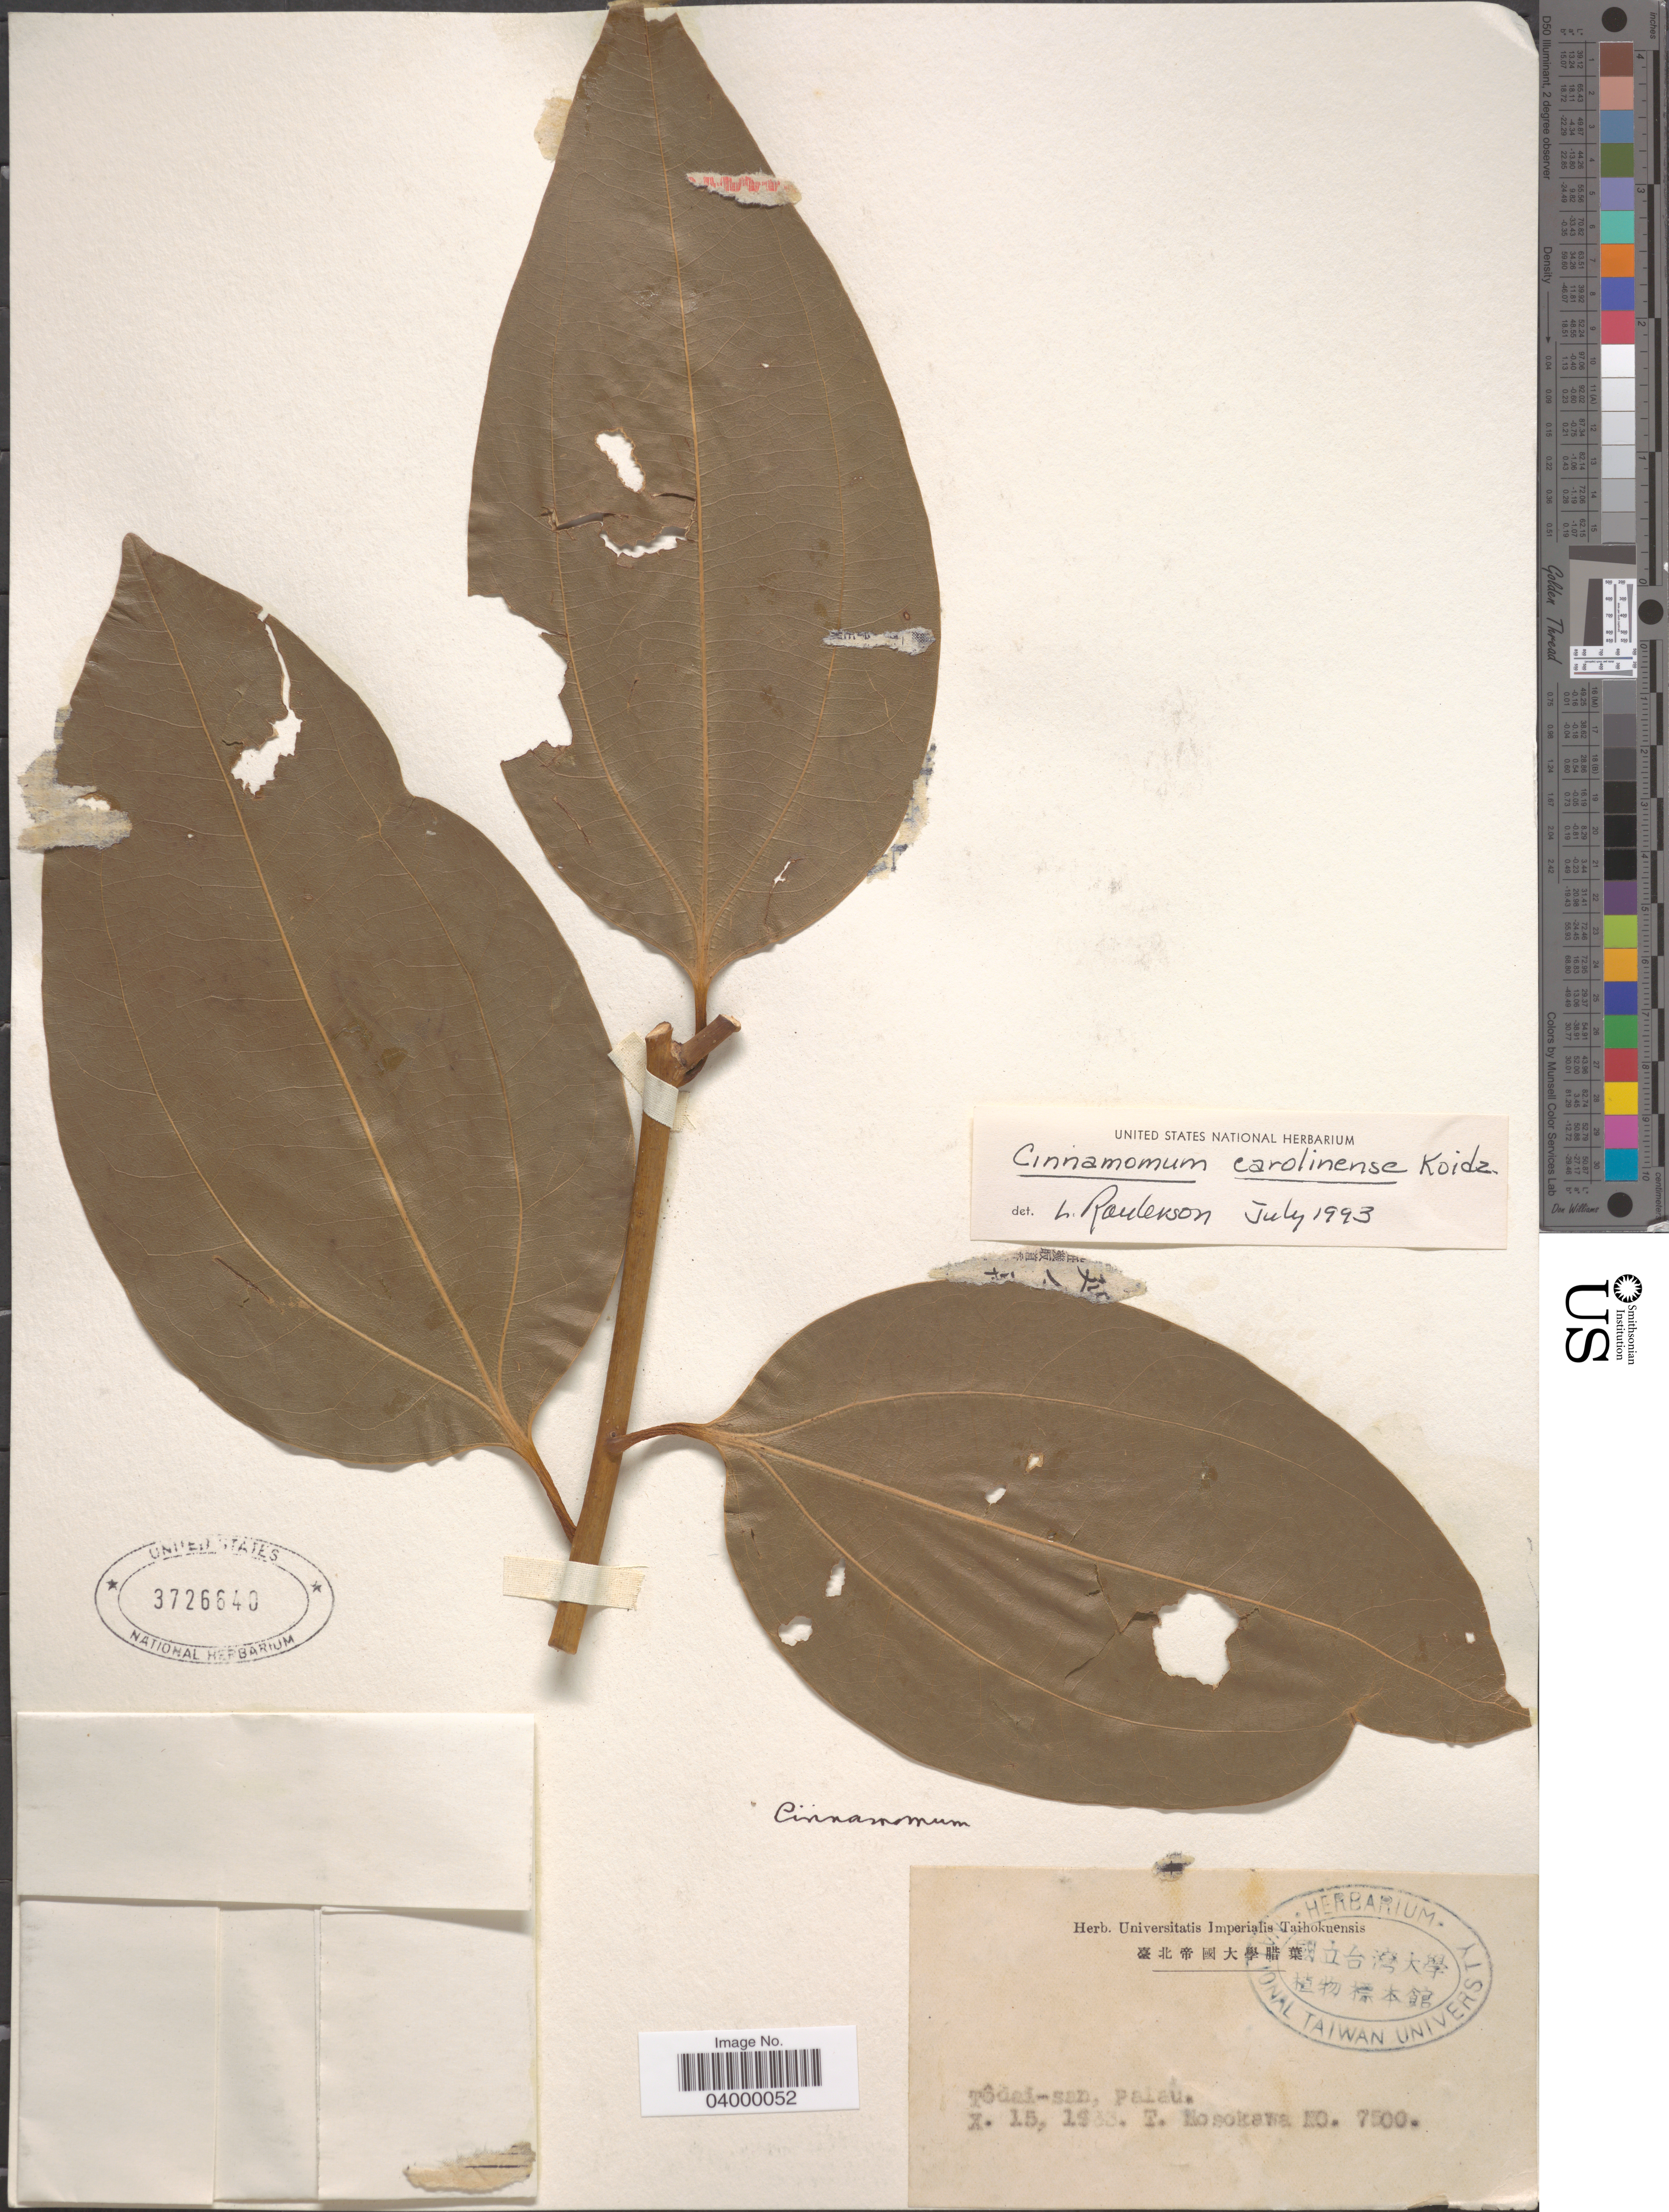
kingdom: Plantae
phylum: Tracheophyta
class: Magnoliopsida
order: Laurales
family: Lauraceae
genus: Cinnamomum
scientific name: Cinnamomum carolinense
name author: Koidz.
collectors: T. Hosokawa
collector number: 7500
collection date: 1933-10-15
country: Palau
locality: Tôdai-san, Palau.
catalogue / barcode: US 3726640